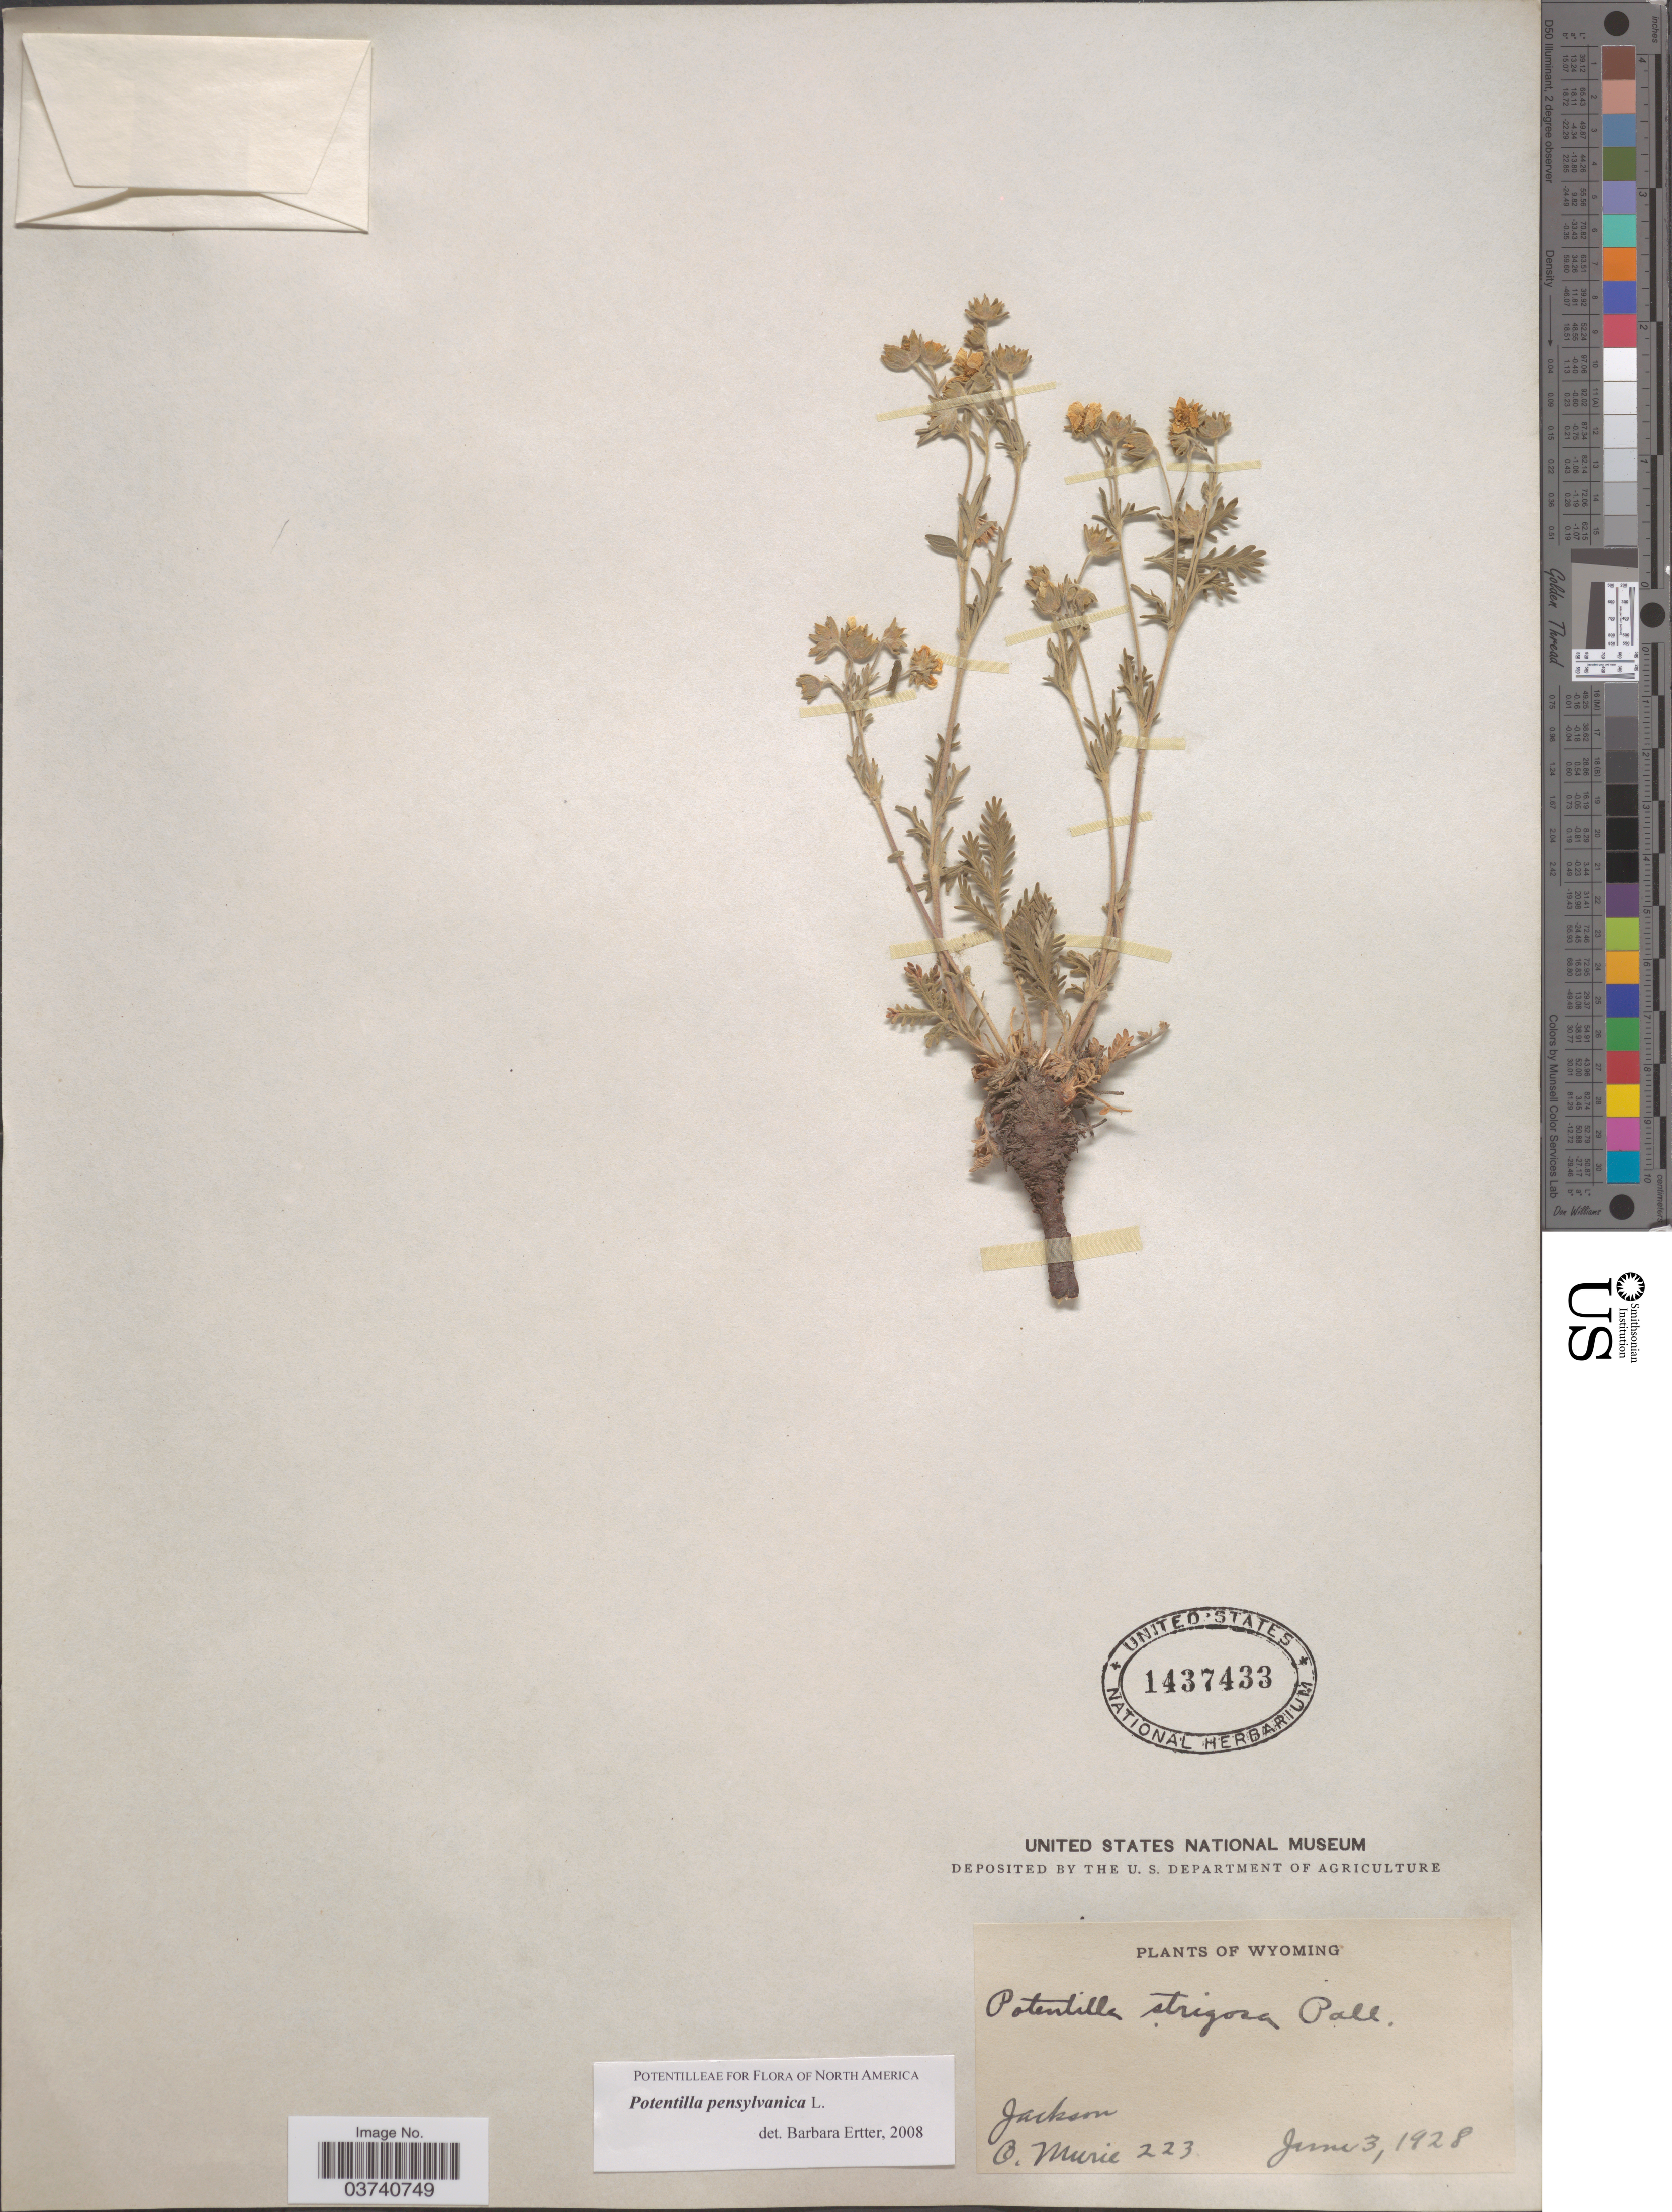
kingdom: Plantae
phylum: Tracheophyta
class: Magnoliopsida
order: Rosales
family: Rosaceae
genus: Potentilla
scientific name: Potentilla pensylvanica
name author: L.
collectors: O. Murie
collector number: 223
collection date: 1928-06-03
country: United States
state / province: Wyoming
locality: Jackson.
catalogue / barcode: US 1437433